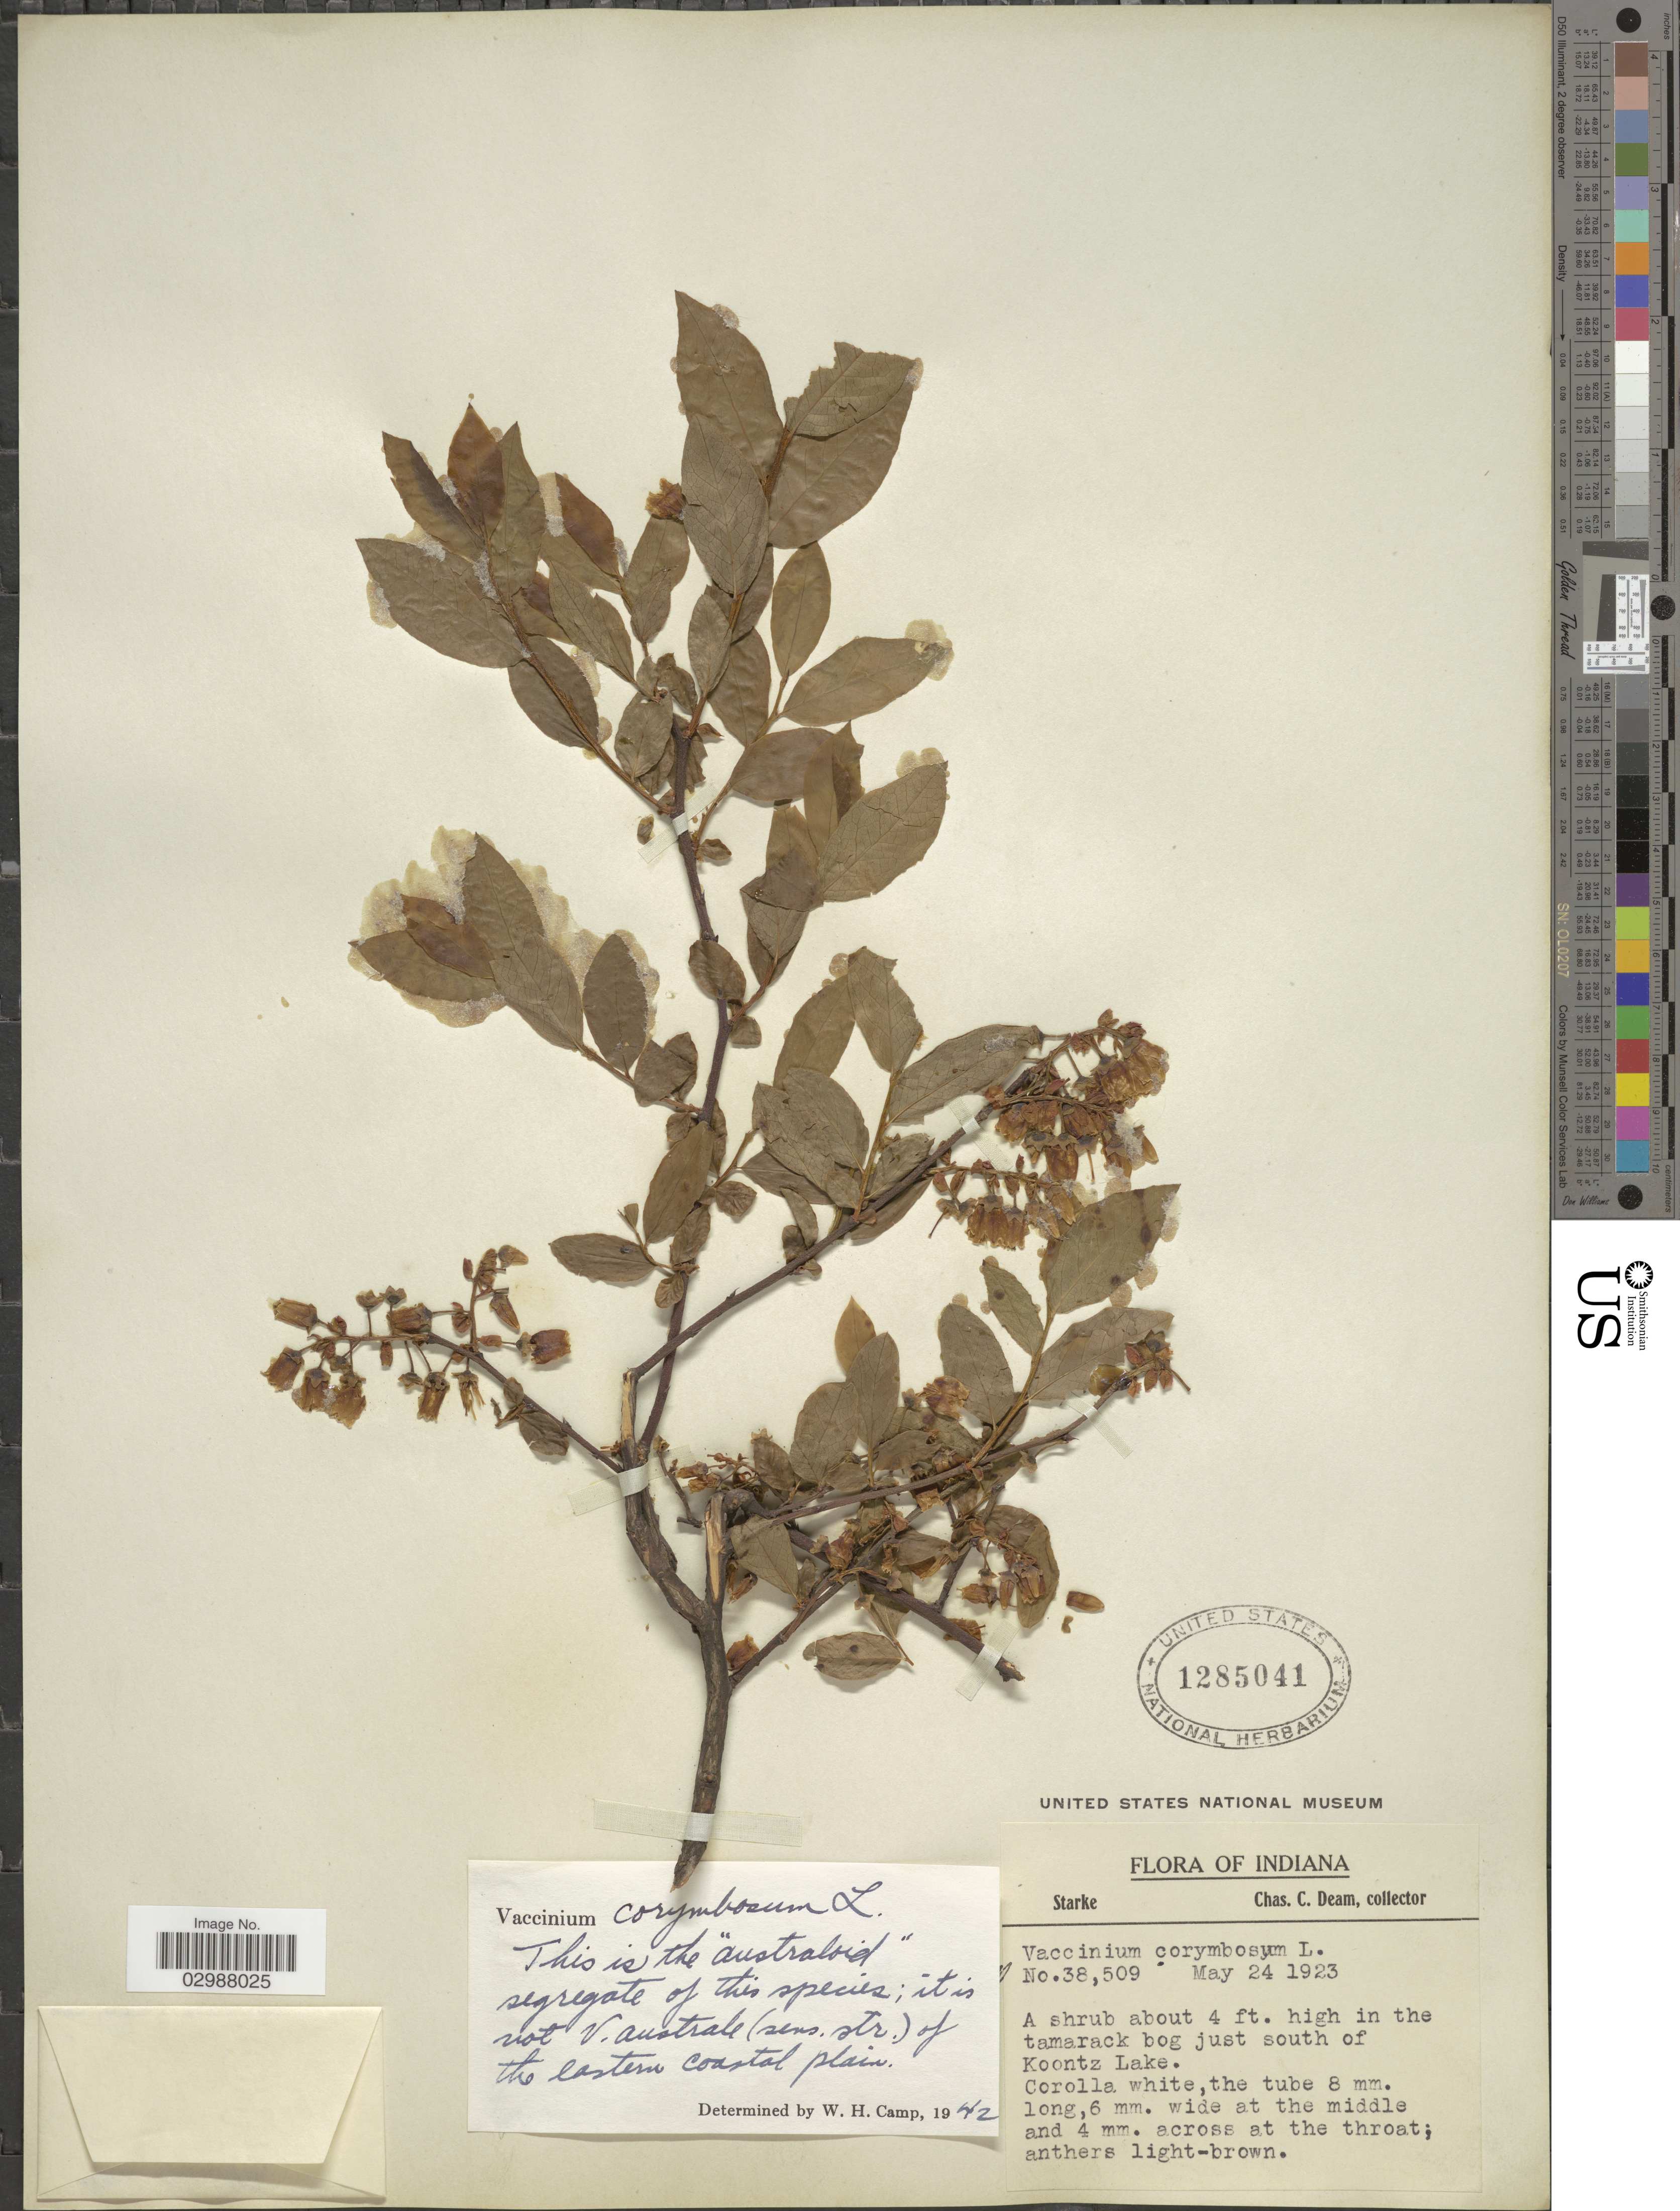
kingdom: Plantae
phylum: Tracheophyta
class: Magnoliopsida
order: Ericales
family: Ericaceae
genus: Vaccinium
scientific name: Vaccinium corymbosum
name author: L.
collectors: C. C. Deam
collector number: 38509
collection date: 1923-05-24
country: United States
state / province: Indiana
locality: Starke. In the tamarack bog just south of Koontz Lake.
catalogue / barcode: US 1285041